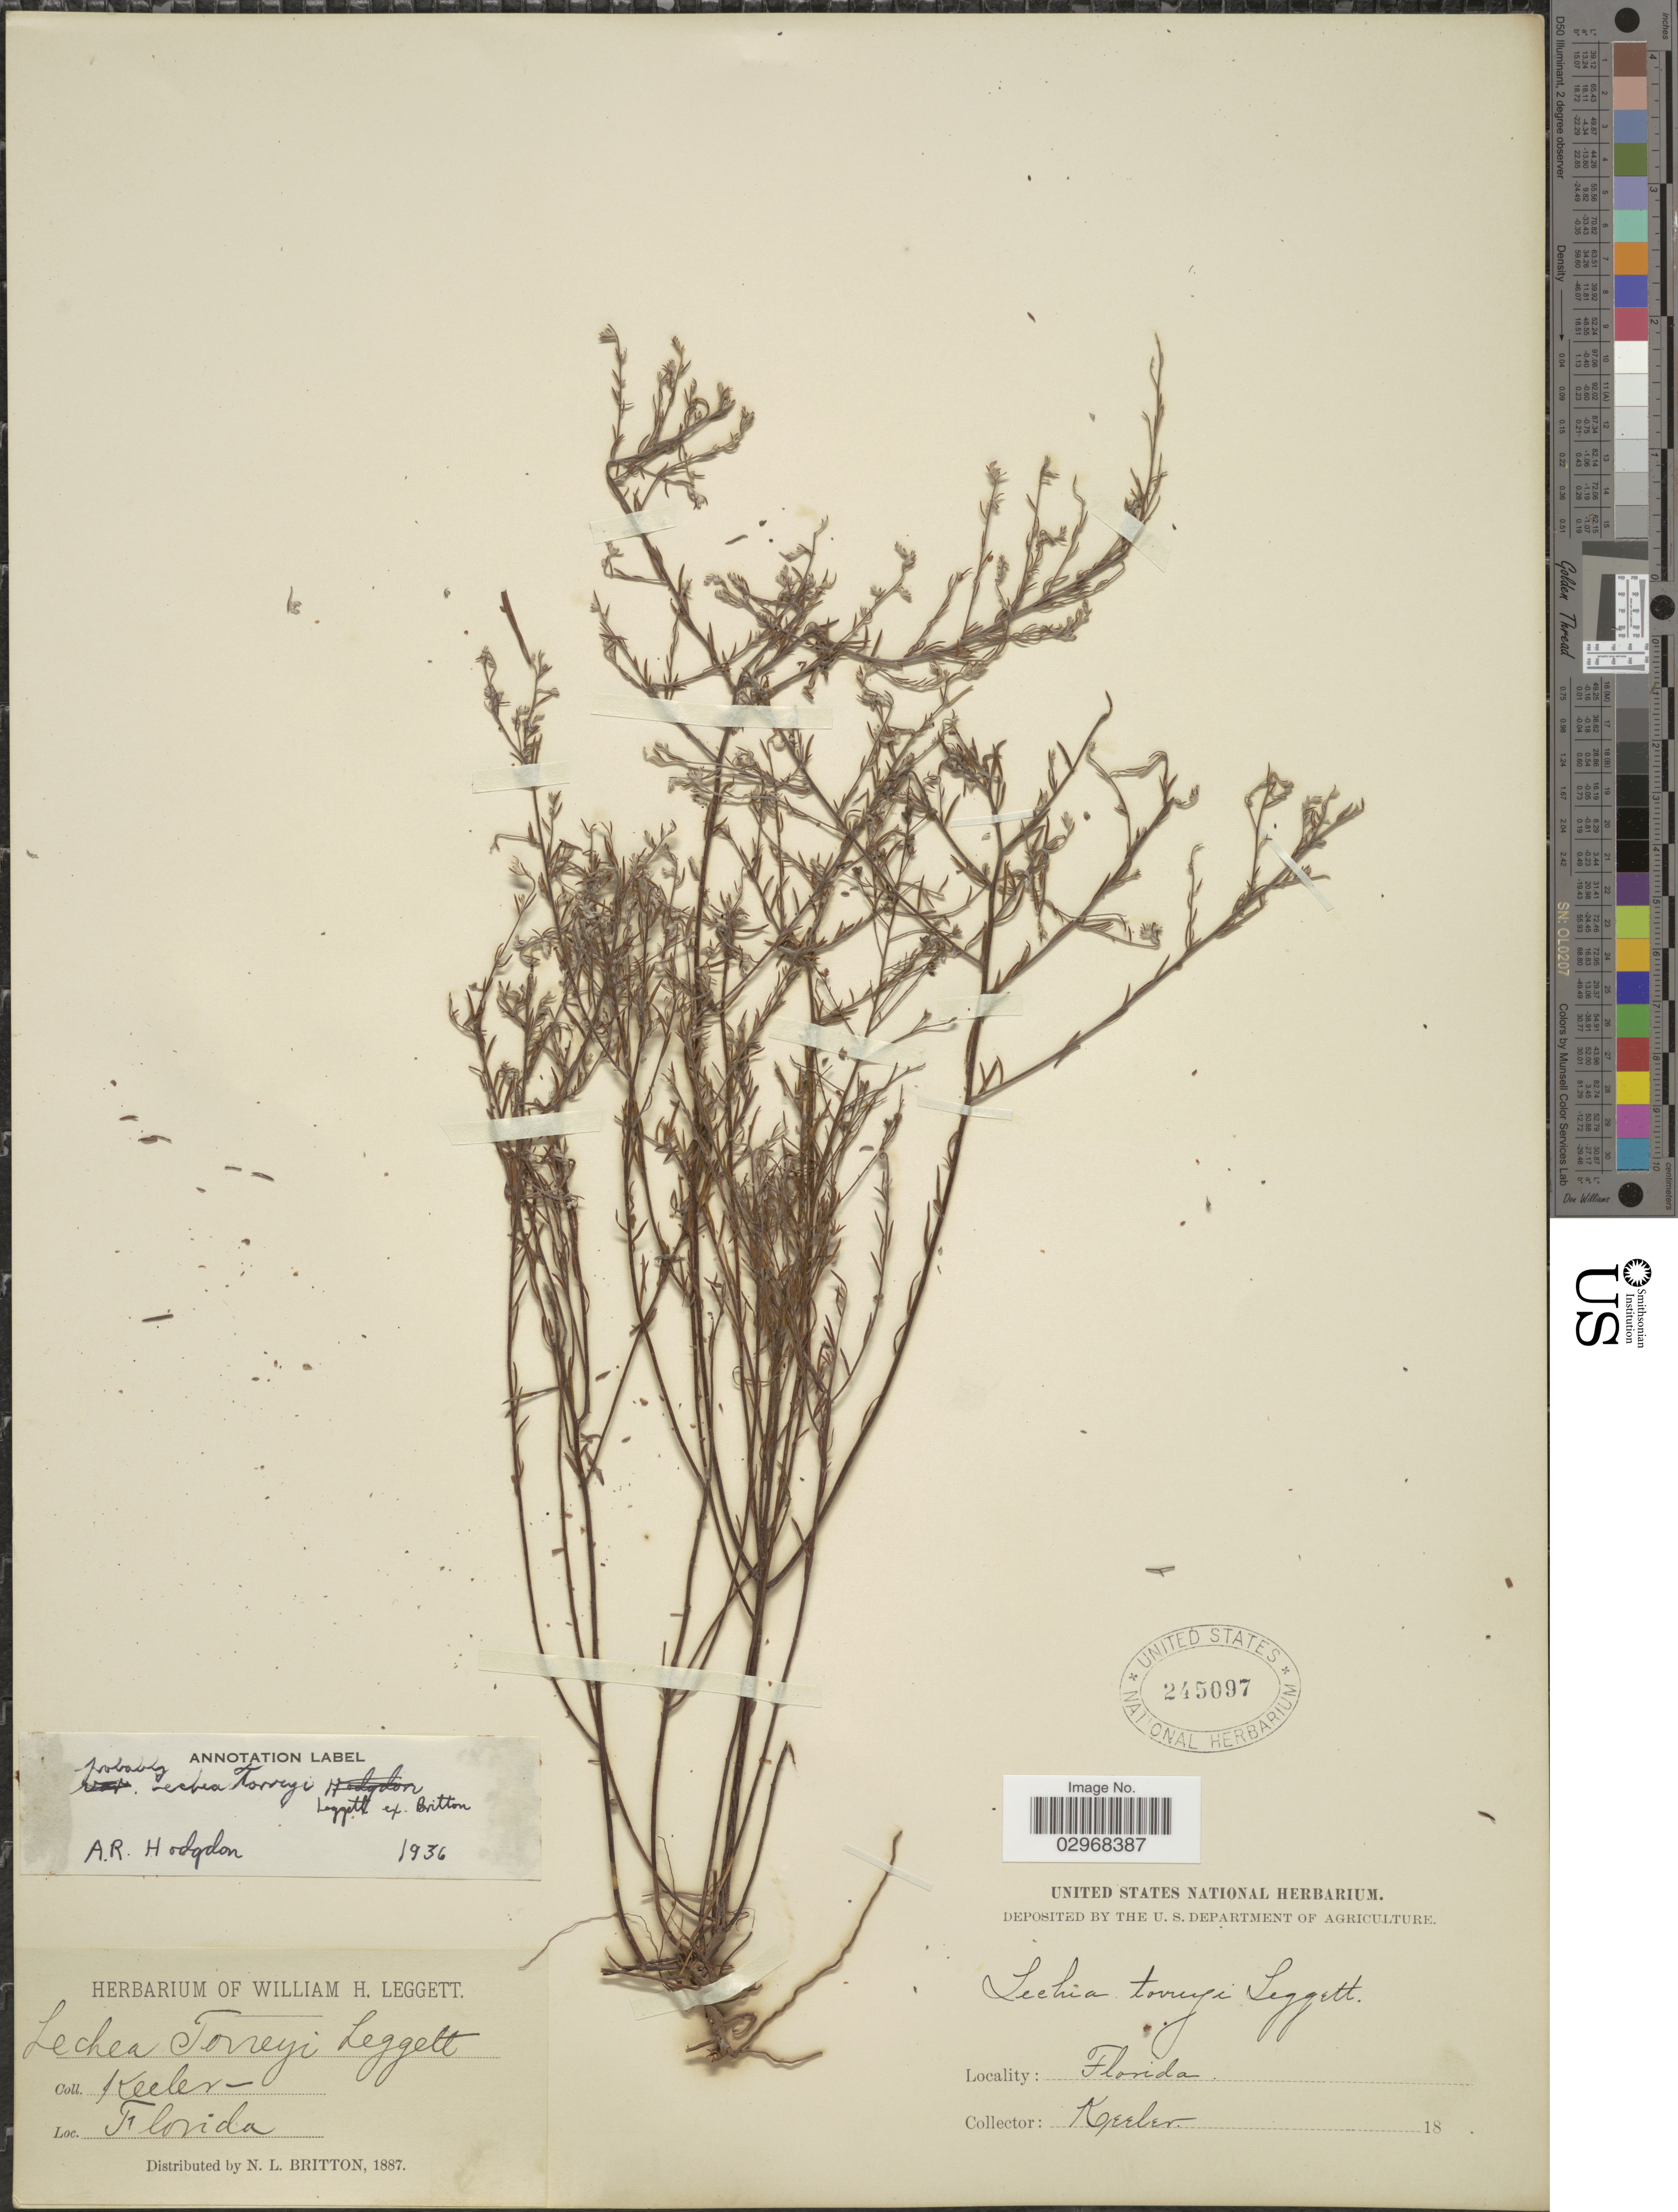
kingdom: Plantae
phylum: Tracheophyta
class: Magnoliopsida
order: Malvales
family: Cistaceae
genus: Lechea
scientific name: Lechea torreyi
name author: (Chapm.) Legg. ex Britton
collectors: Keeler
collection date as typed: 18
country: United States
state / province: Florida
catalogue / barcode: US 245097